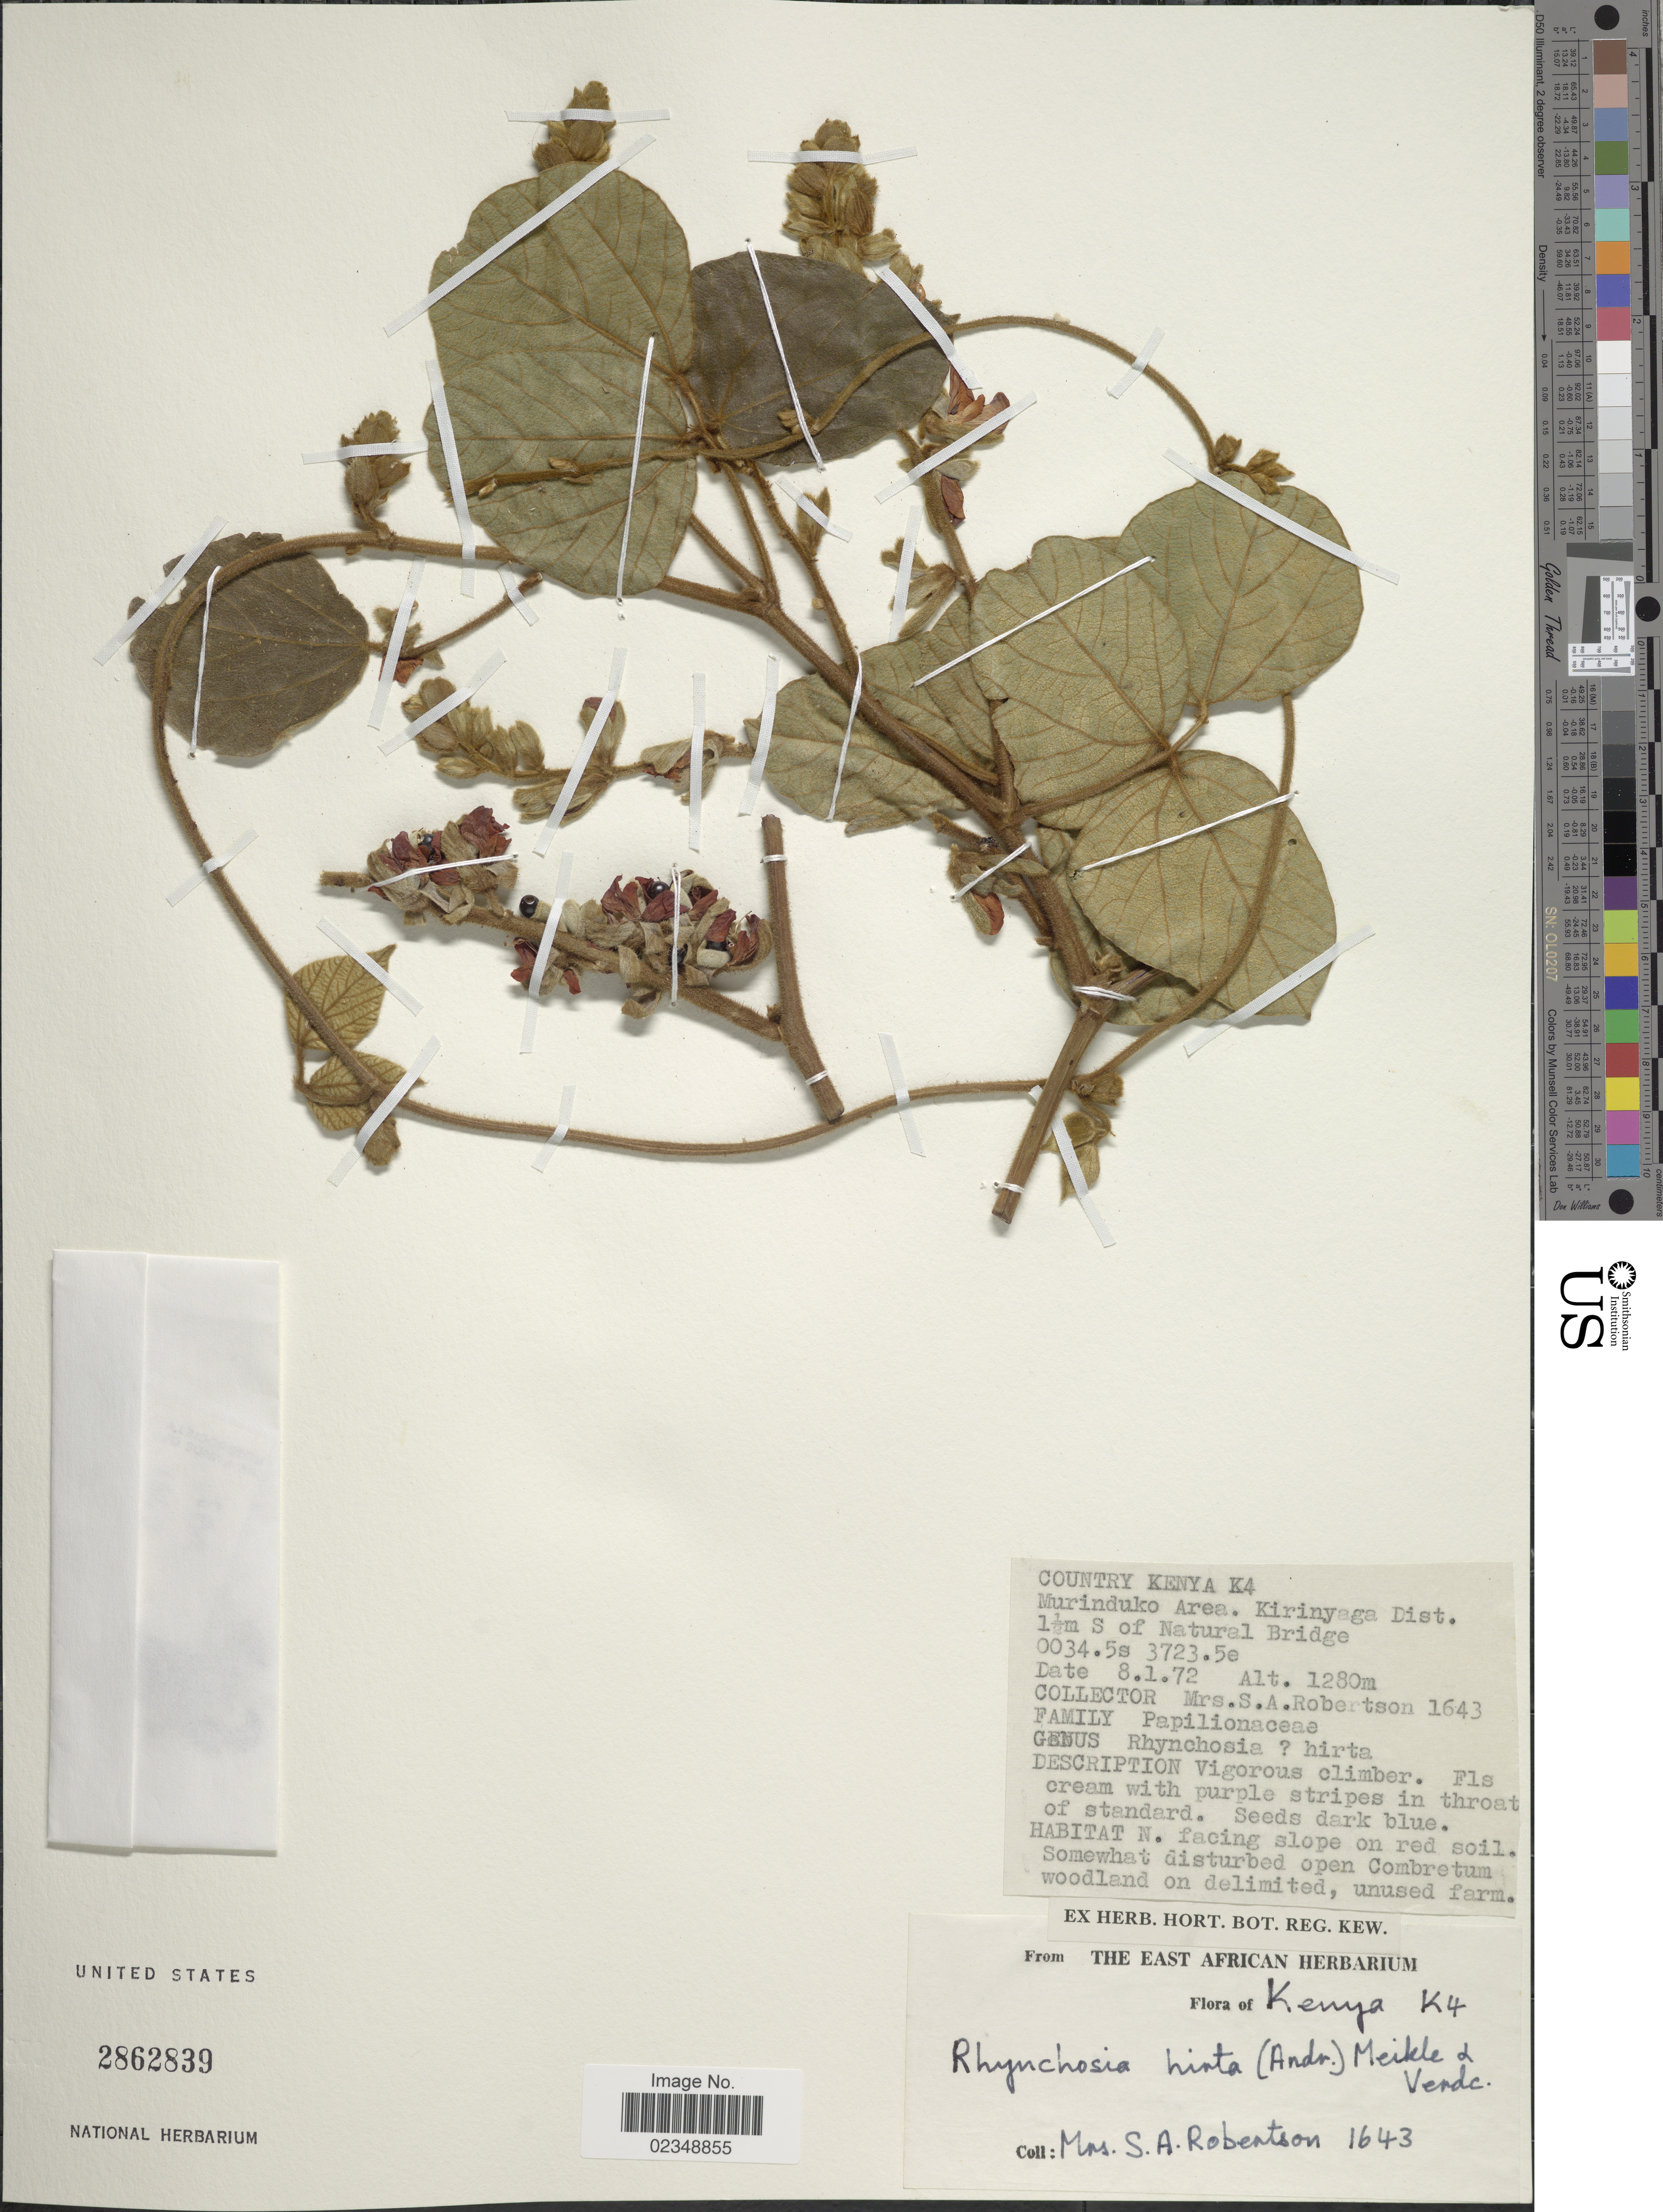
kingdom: Plantae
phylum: Tracheophyta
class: Magnoliopsida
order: Fabales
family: Fabaceae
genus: Rhynchosia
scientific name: Rhynchosia hirta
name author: (Andrews) Meikle & Verdc.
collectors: S. Robertson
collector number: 1643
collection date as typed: Transcribed d/m/y: 8/1/72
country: Kenya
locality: Country Kenya K4. Murinduko Area. Kirinyaga Dist. 1½m S of Natural Bridge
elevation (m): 1280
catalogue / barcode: US 2862839